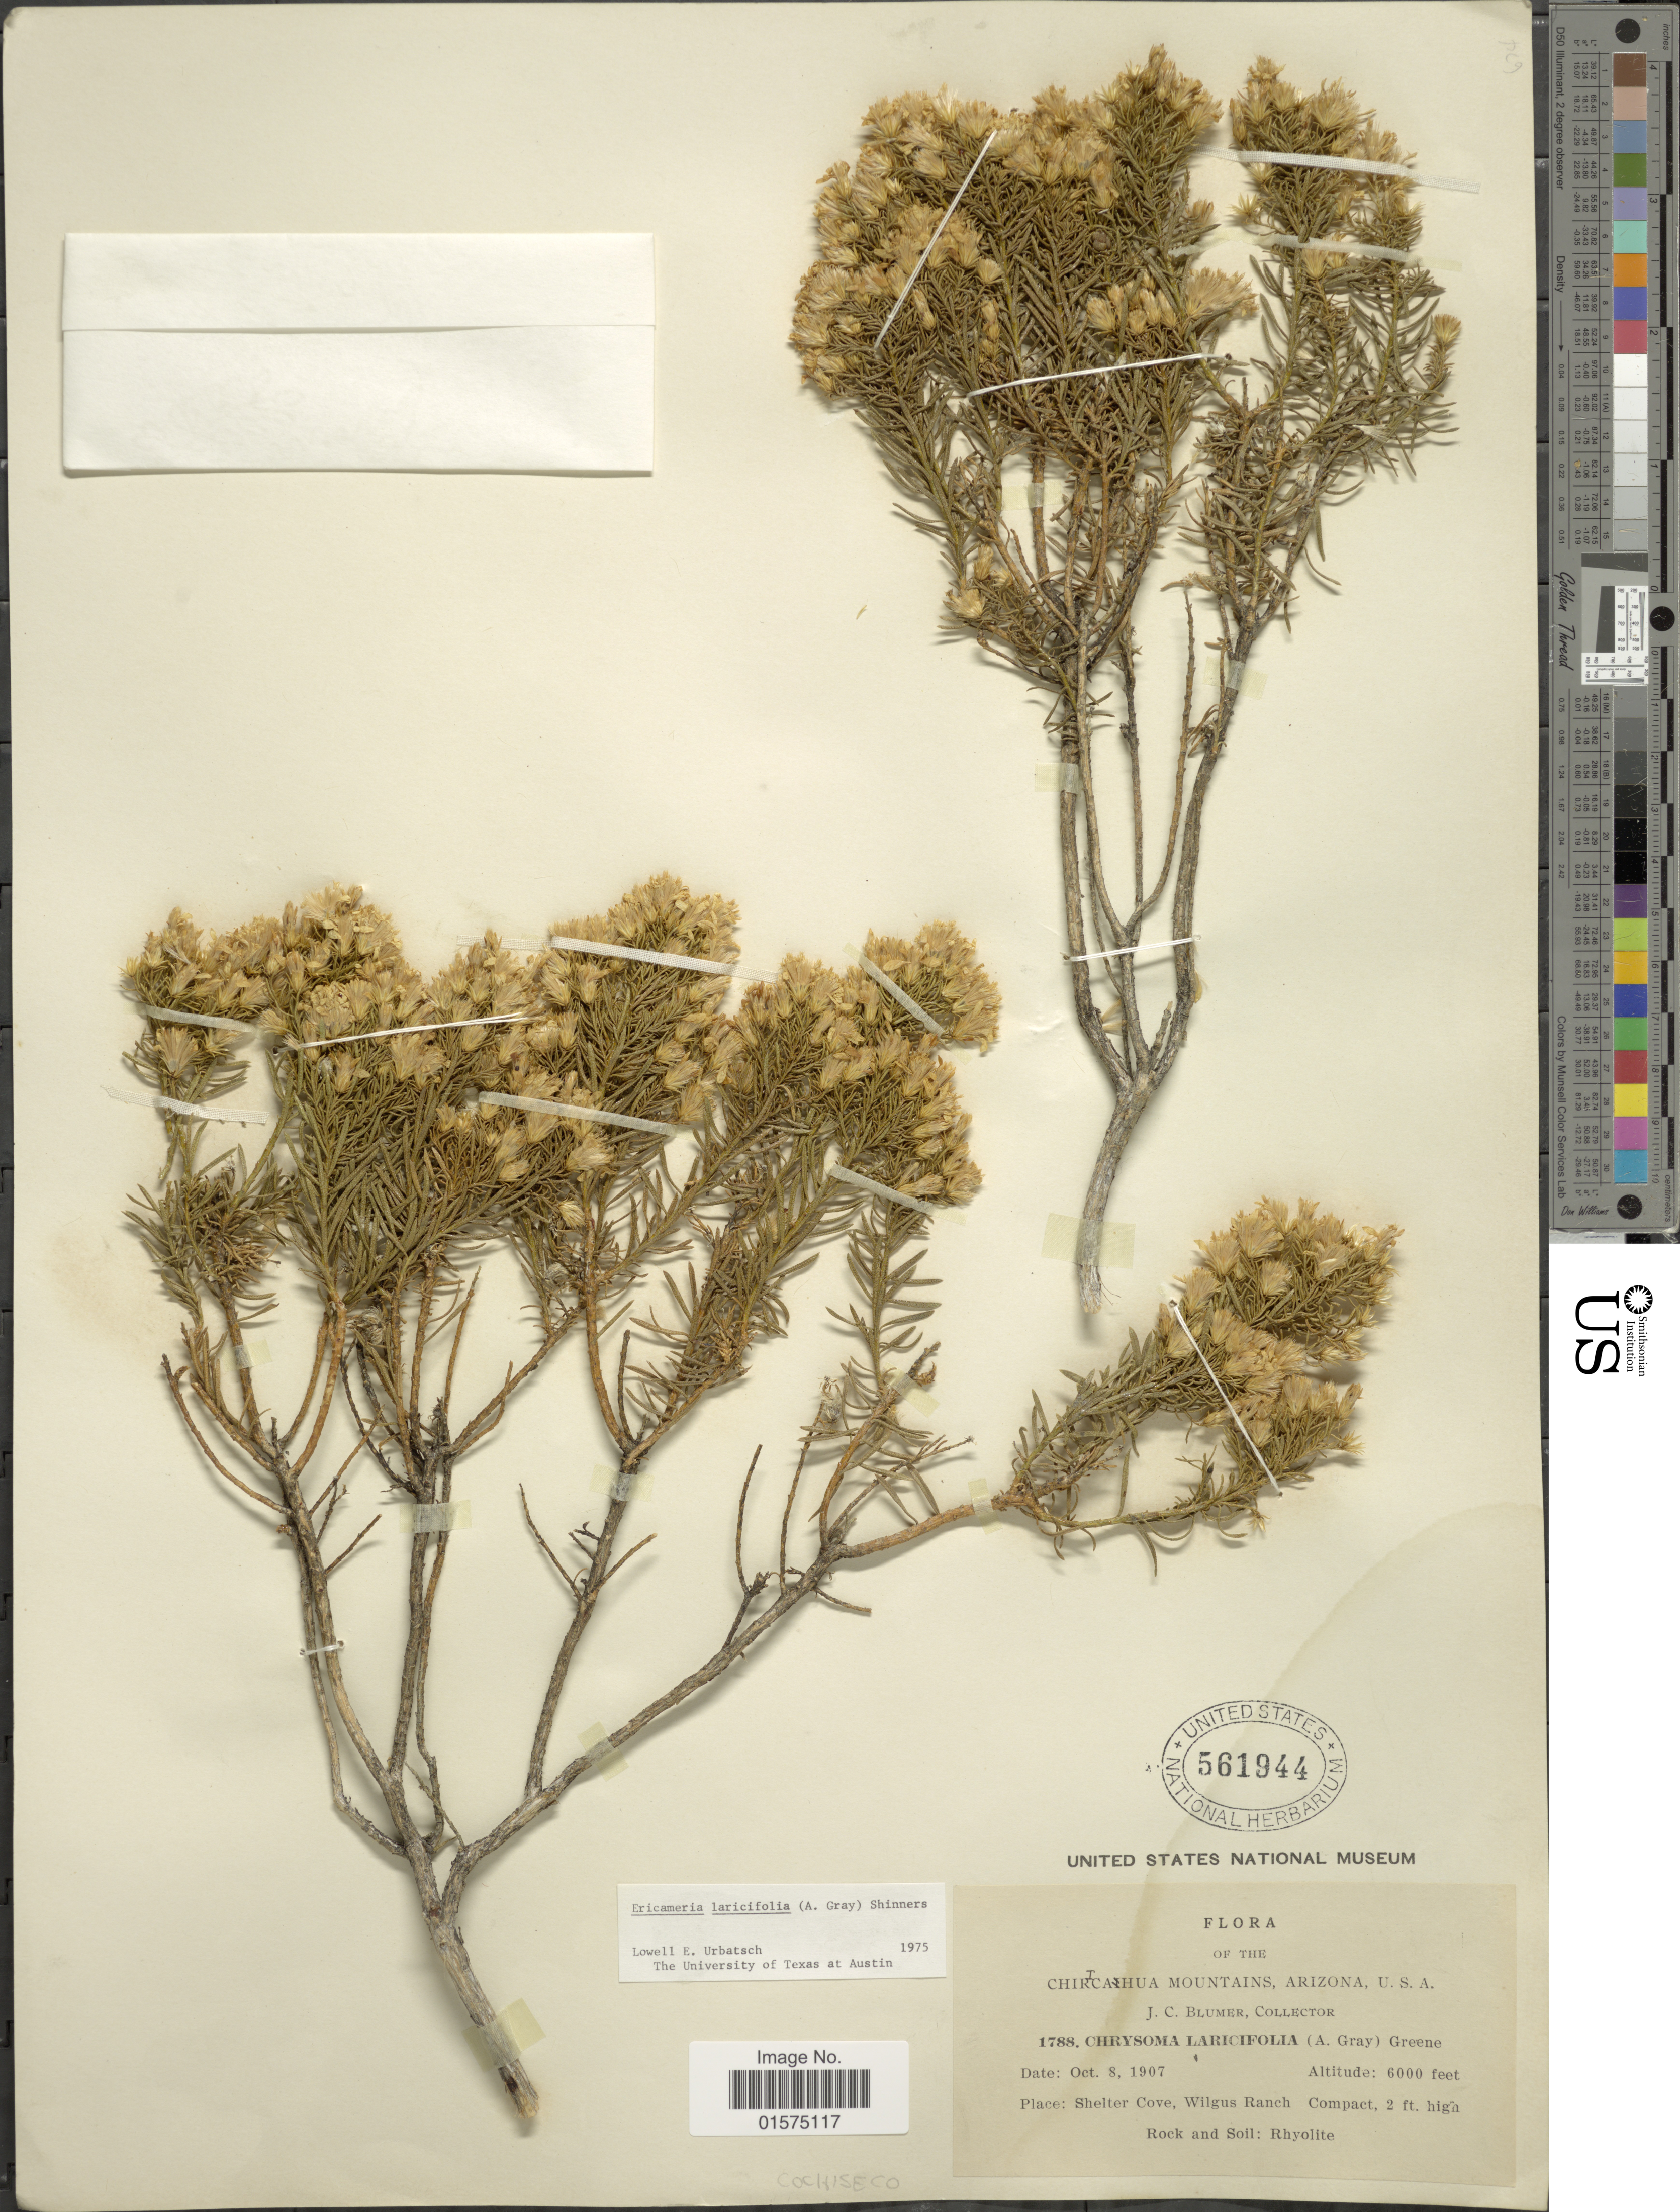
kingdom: Plantae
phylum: Tracheophyta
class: Magnoliopsida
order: Asterales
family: Asteraceae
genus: Ericameria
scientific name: Ericameria laricifolia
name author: (A. Gray) Shinners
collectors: J. C. Blumer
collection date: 1907-10-08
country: United States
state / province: Arizona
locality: Chiricahua Mountains. Shelter Cove, Wilgus Ranch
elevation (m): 1829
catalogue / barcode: US 561944